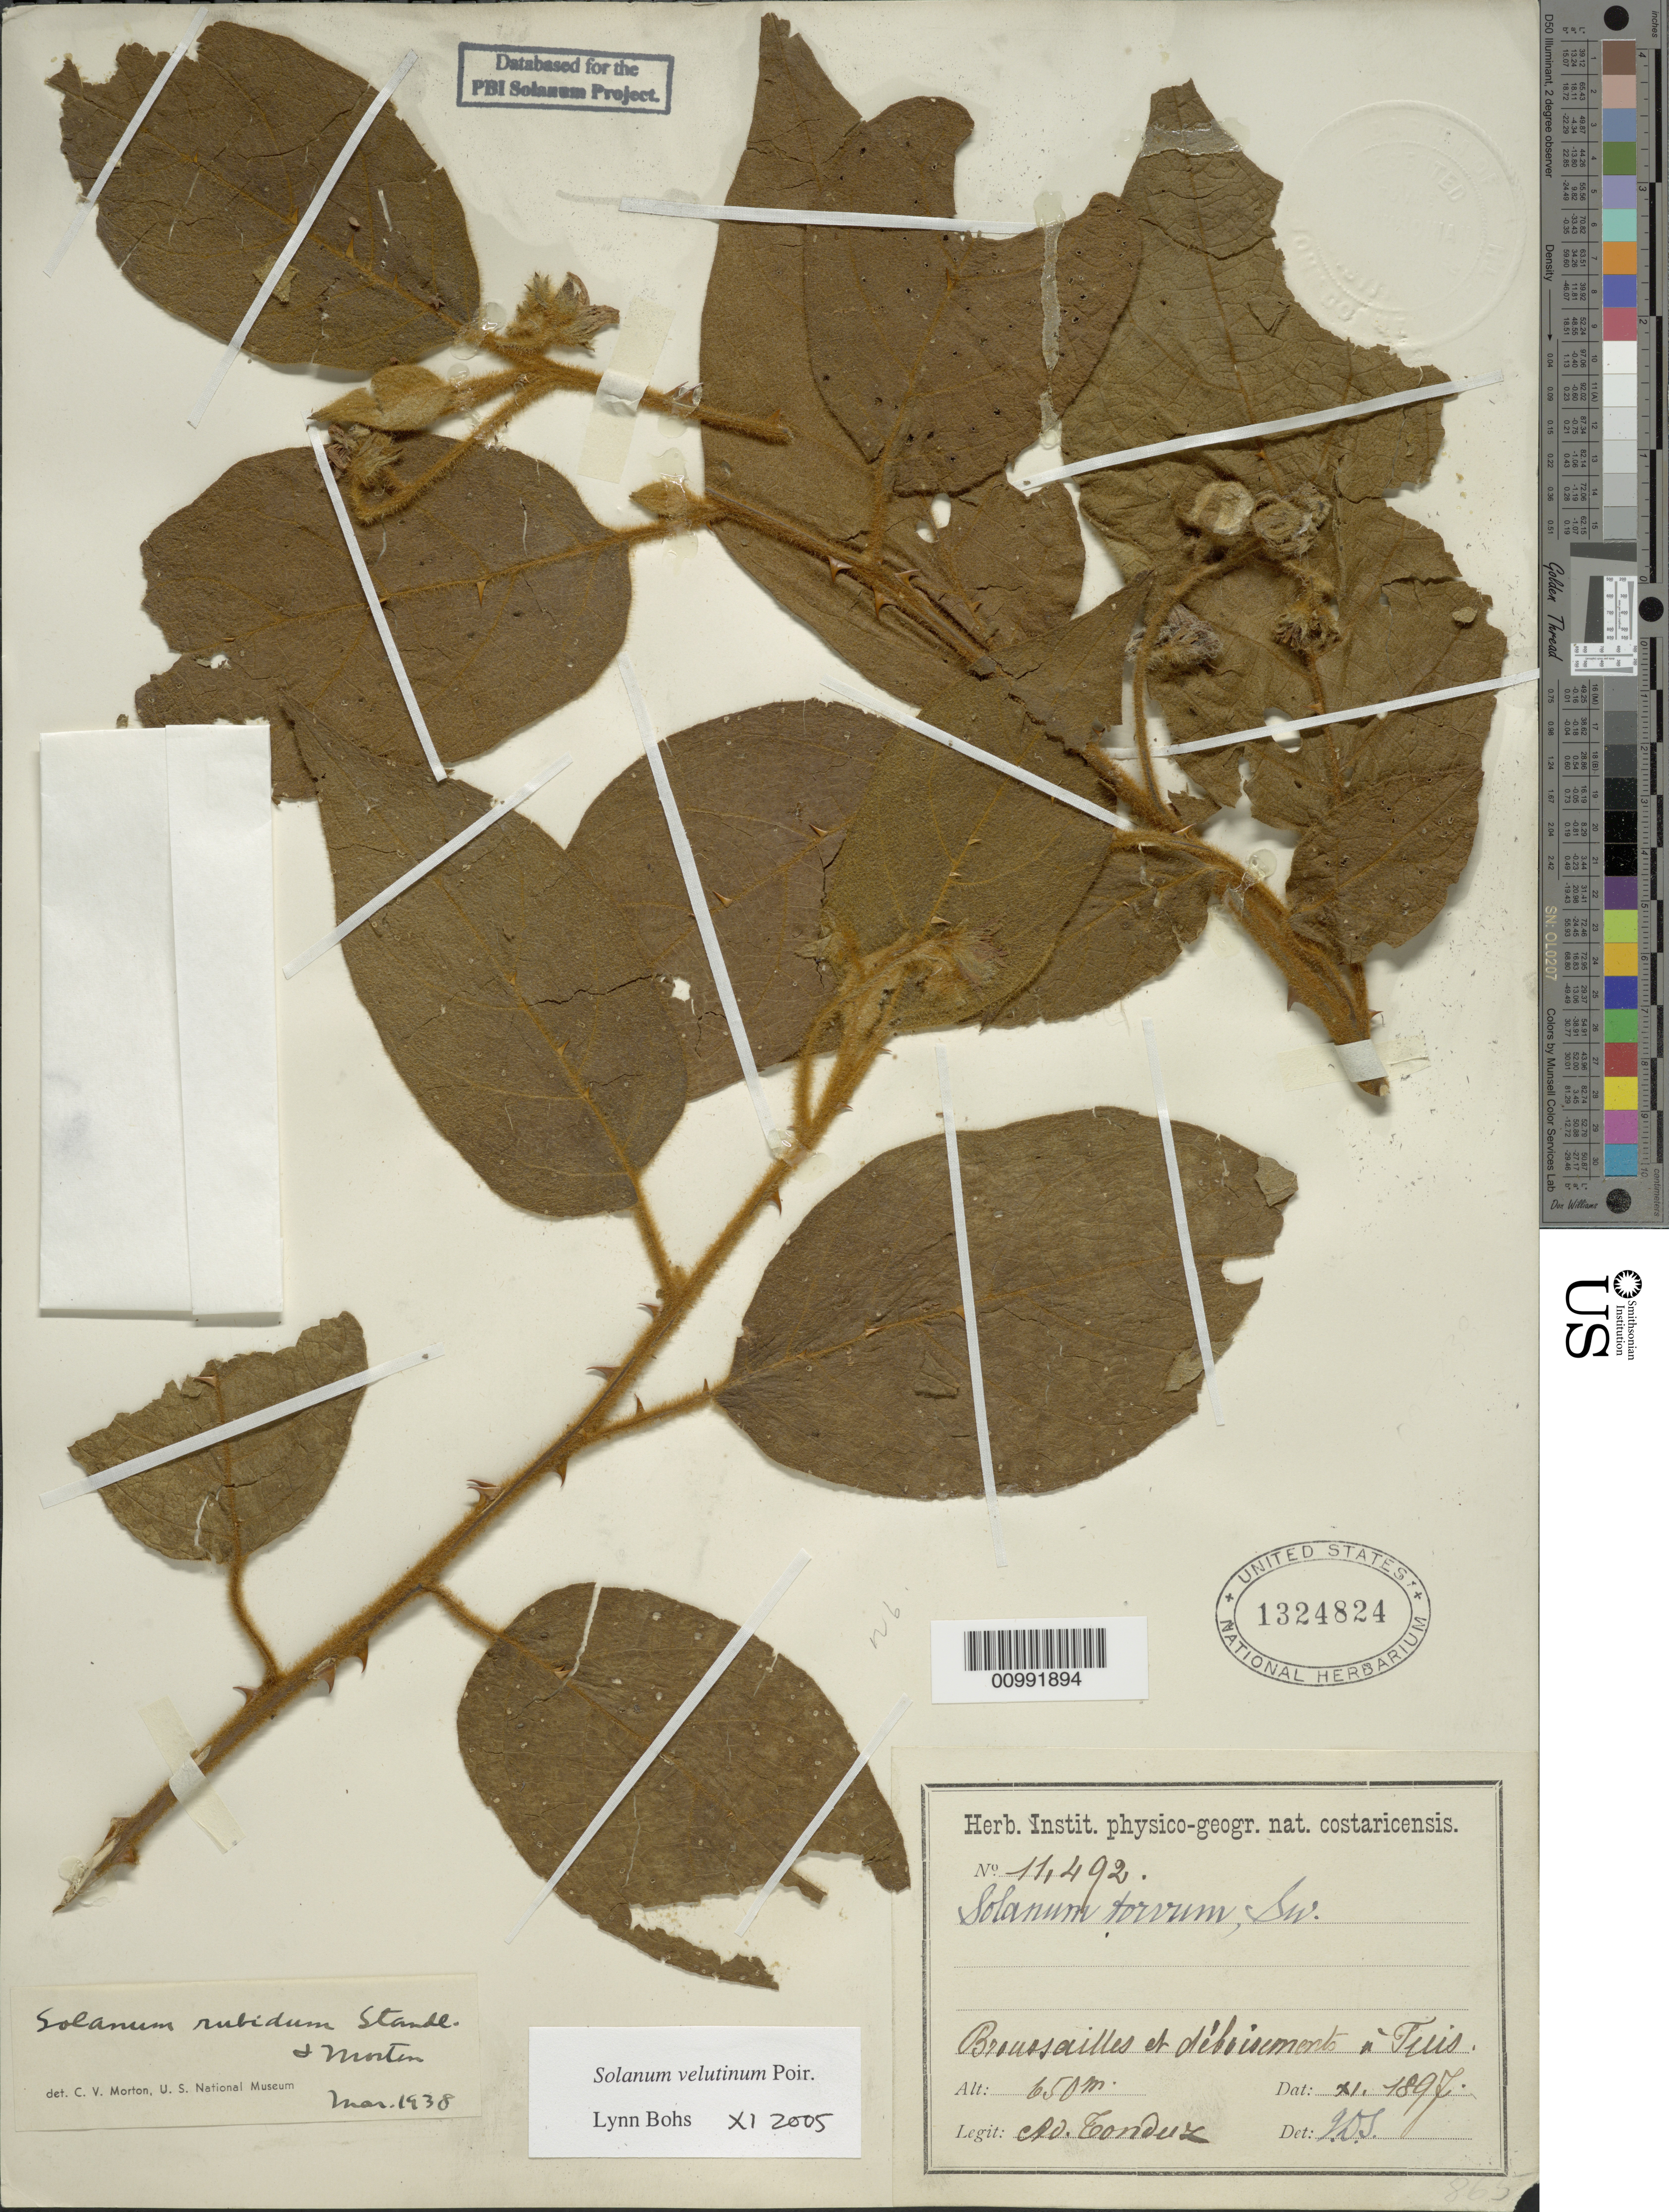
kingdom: Plantae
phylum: Tracheophyta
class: Magnoliopsida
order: Solanales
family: Solanaceae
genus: Solanum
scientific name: Solanum velutinum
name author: Dunal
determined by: Knapp, S. D.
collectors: A. Tonduz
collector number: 11492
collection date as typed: Nov 1897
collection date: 1897-11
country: Costa Rica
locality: Broussailles et déboisements à Tuis.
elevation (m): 650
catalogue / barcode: US 1324824